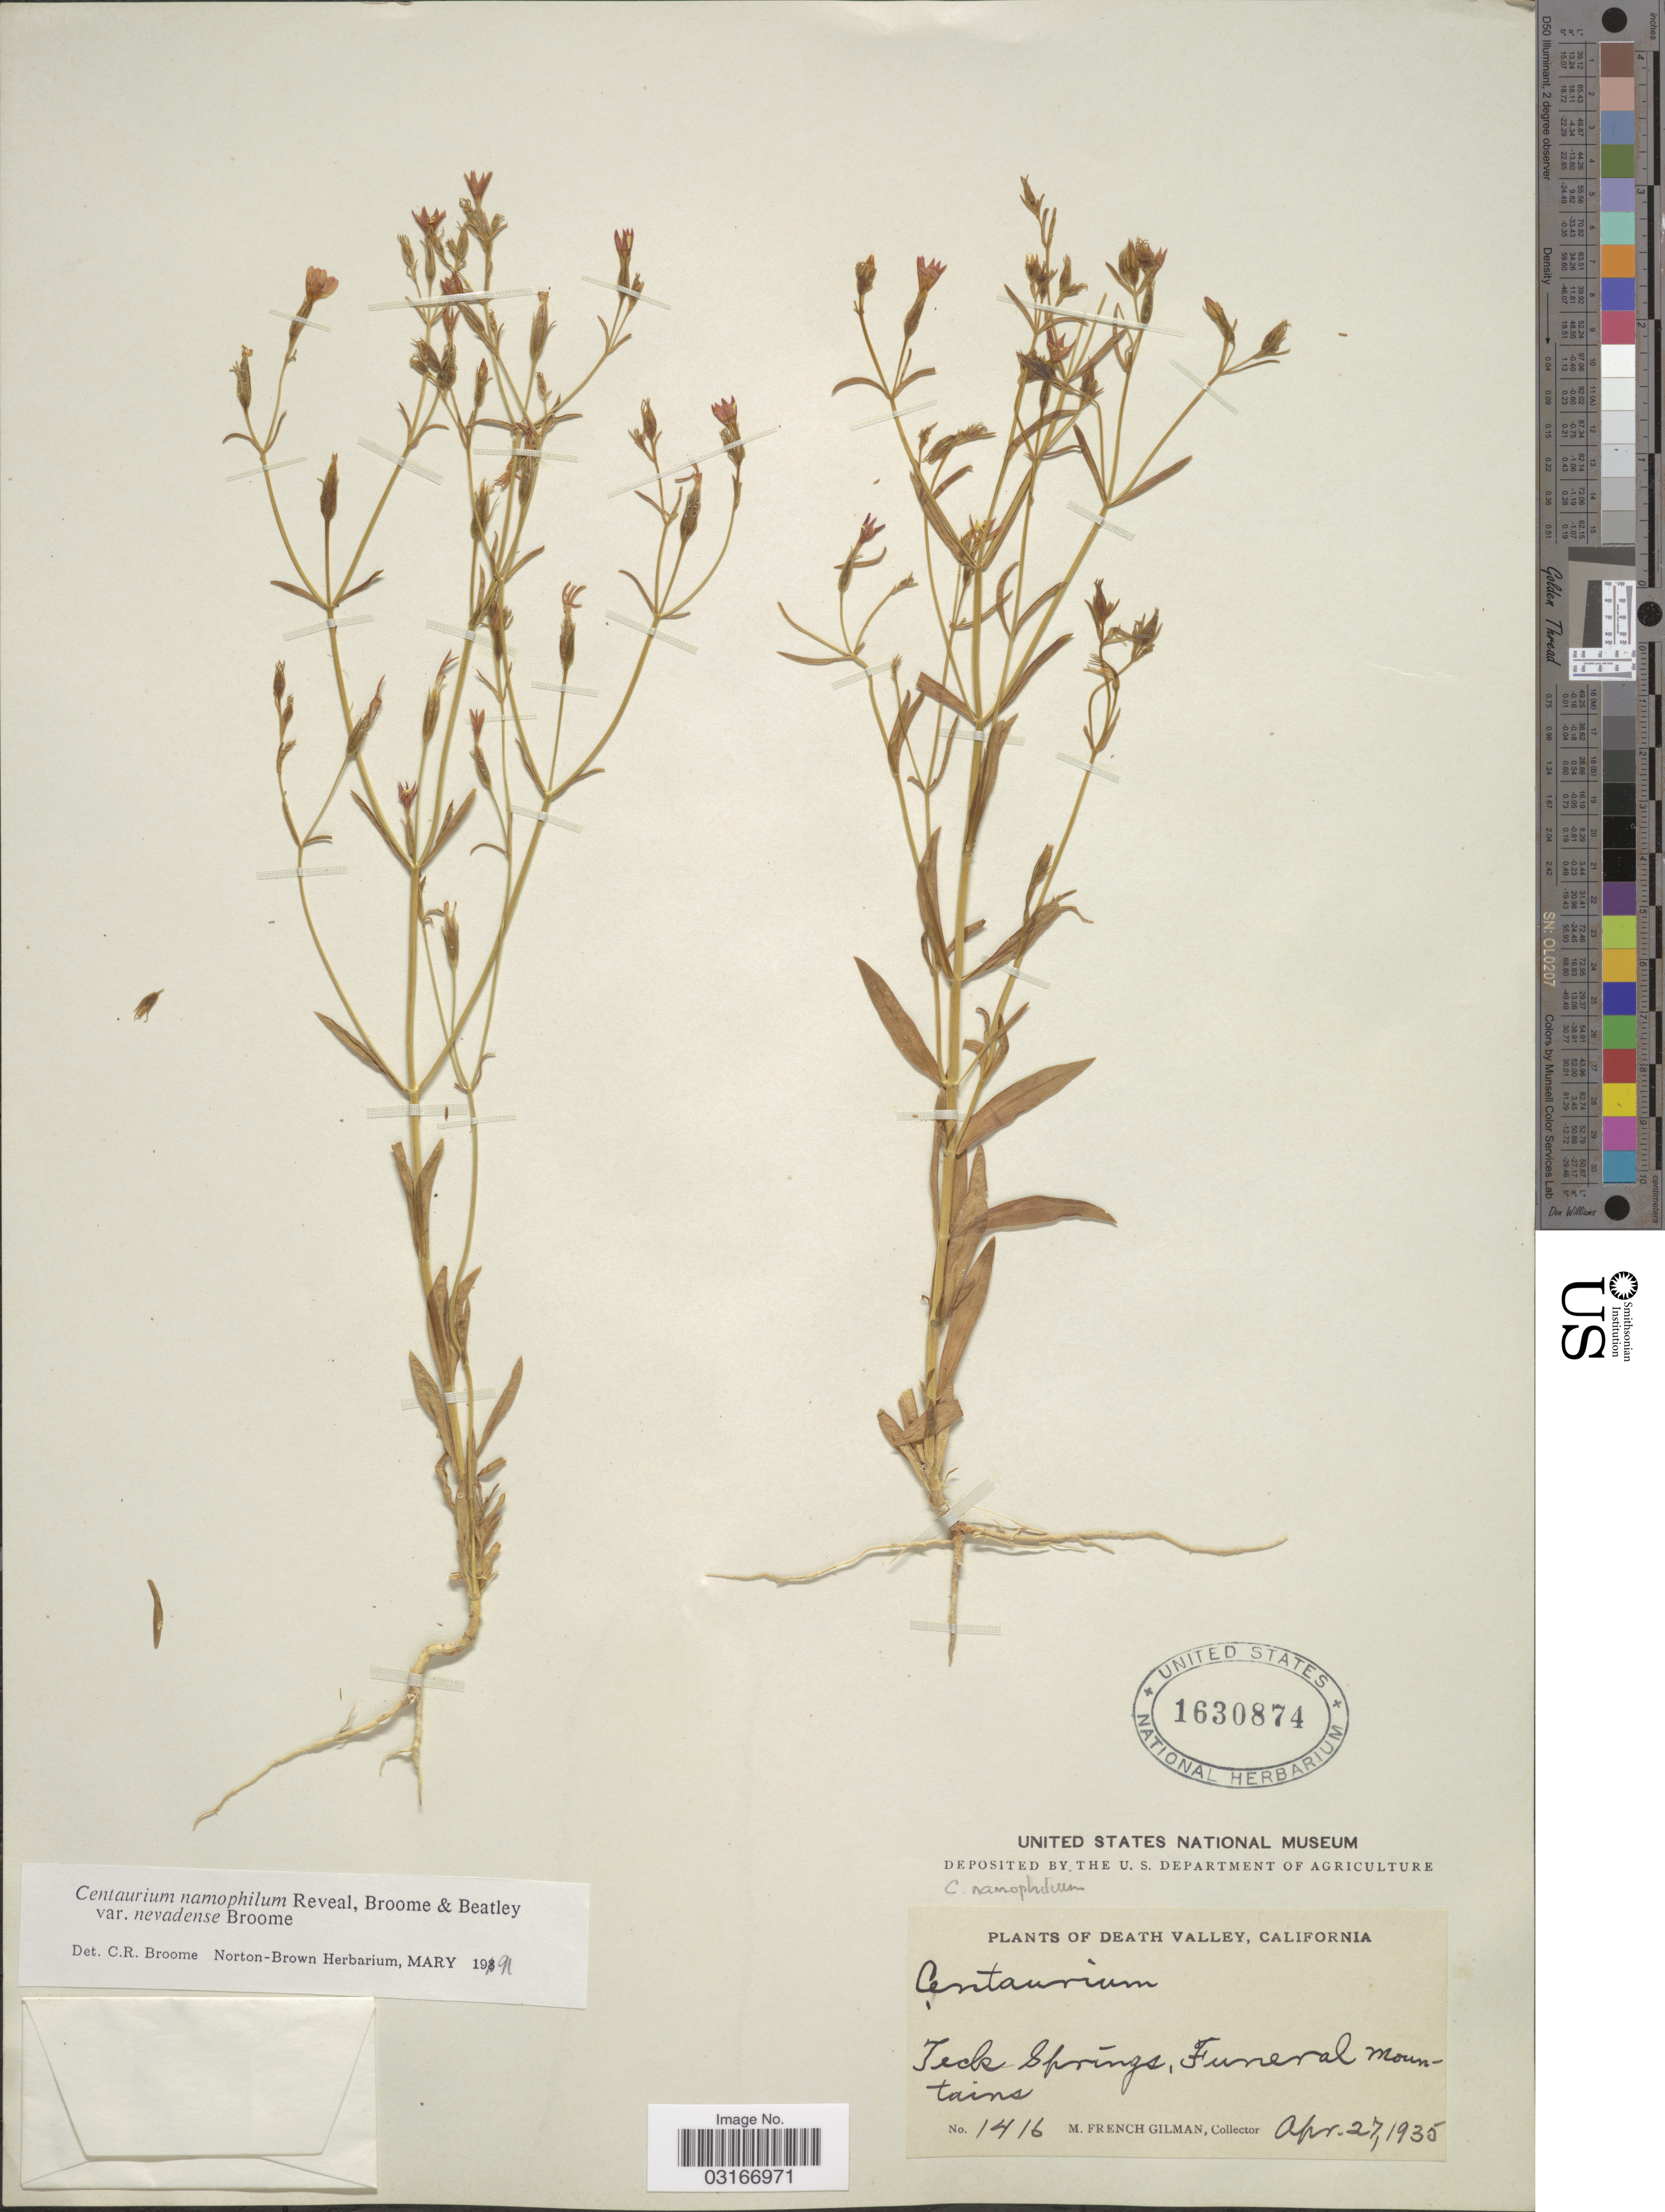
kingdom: Plantae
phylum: Tracheophyta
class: Magnoliopsida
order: Gentianales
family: Gentianaceae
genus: Centaurium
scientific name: Centaurium namophilum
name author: Reveal & Beatley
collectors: M. F. Gilman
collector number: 1416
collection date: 1935-04-27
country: United States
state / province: California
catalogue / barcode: US 1630874